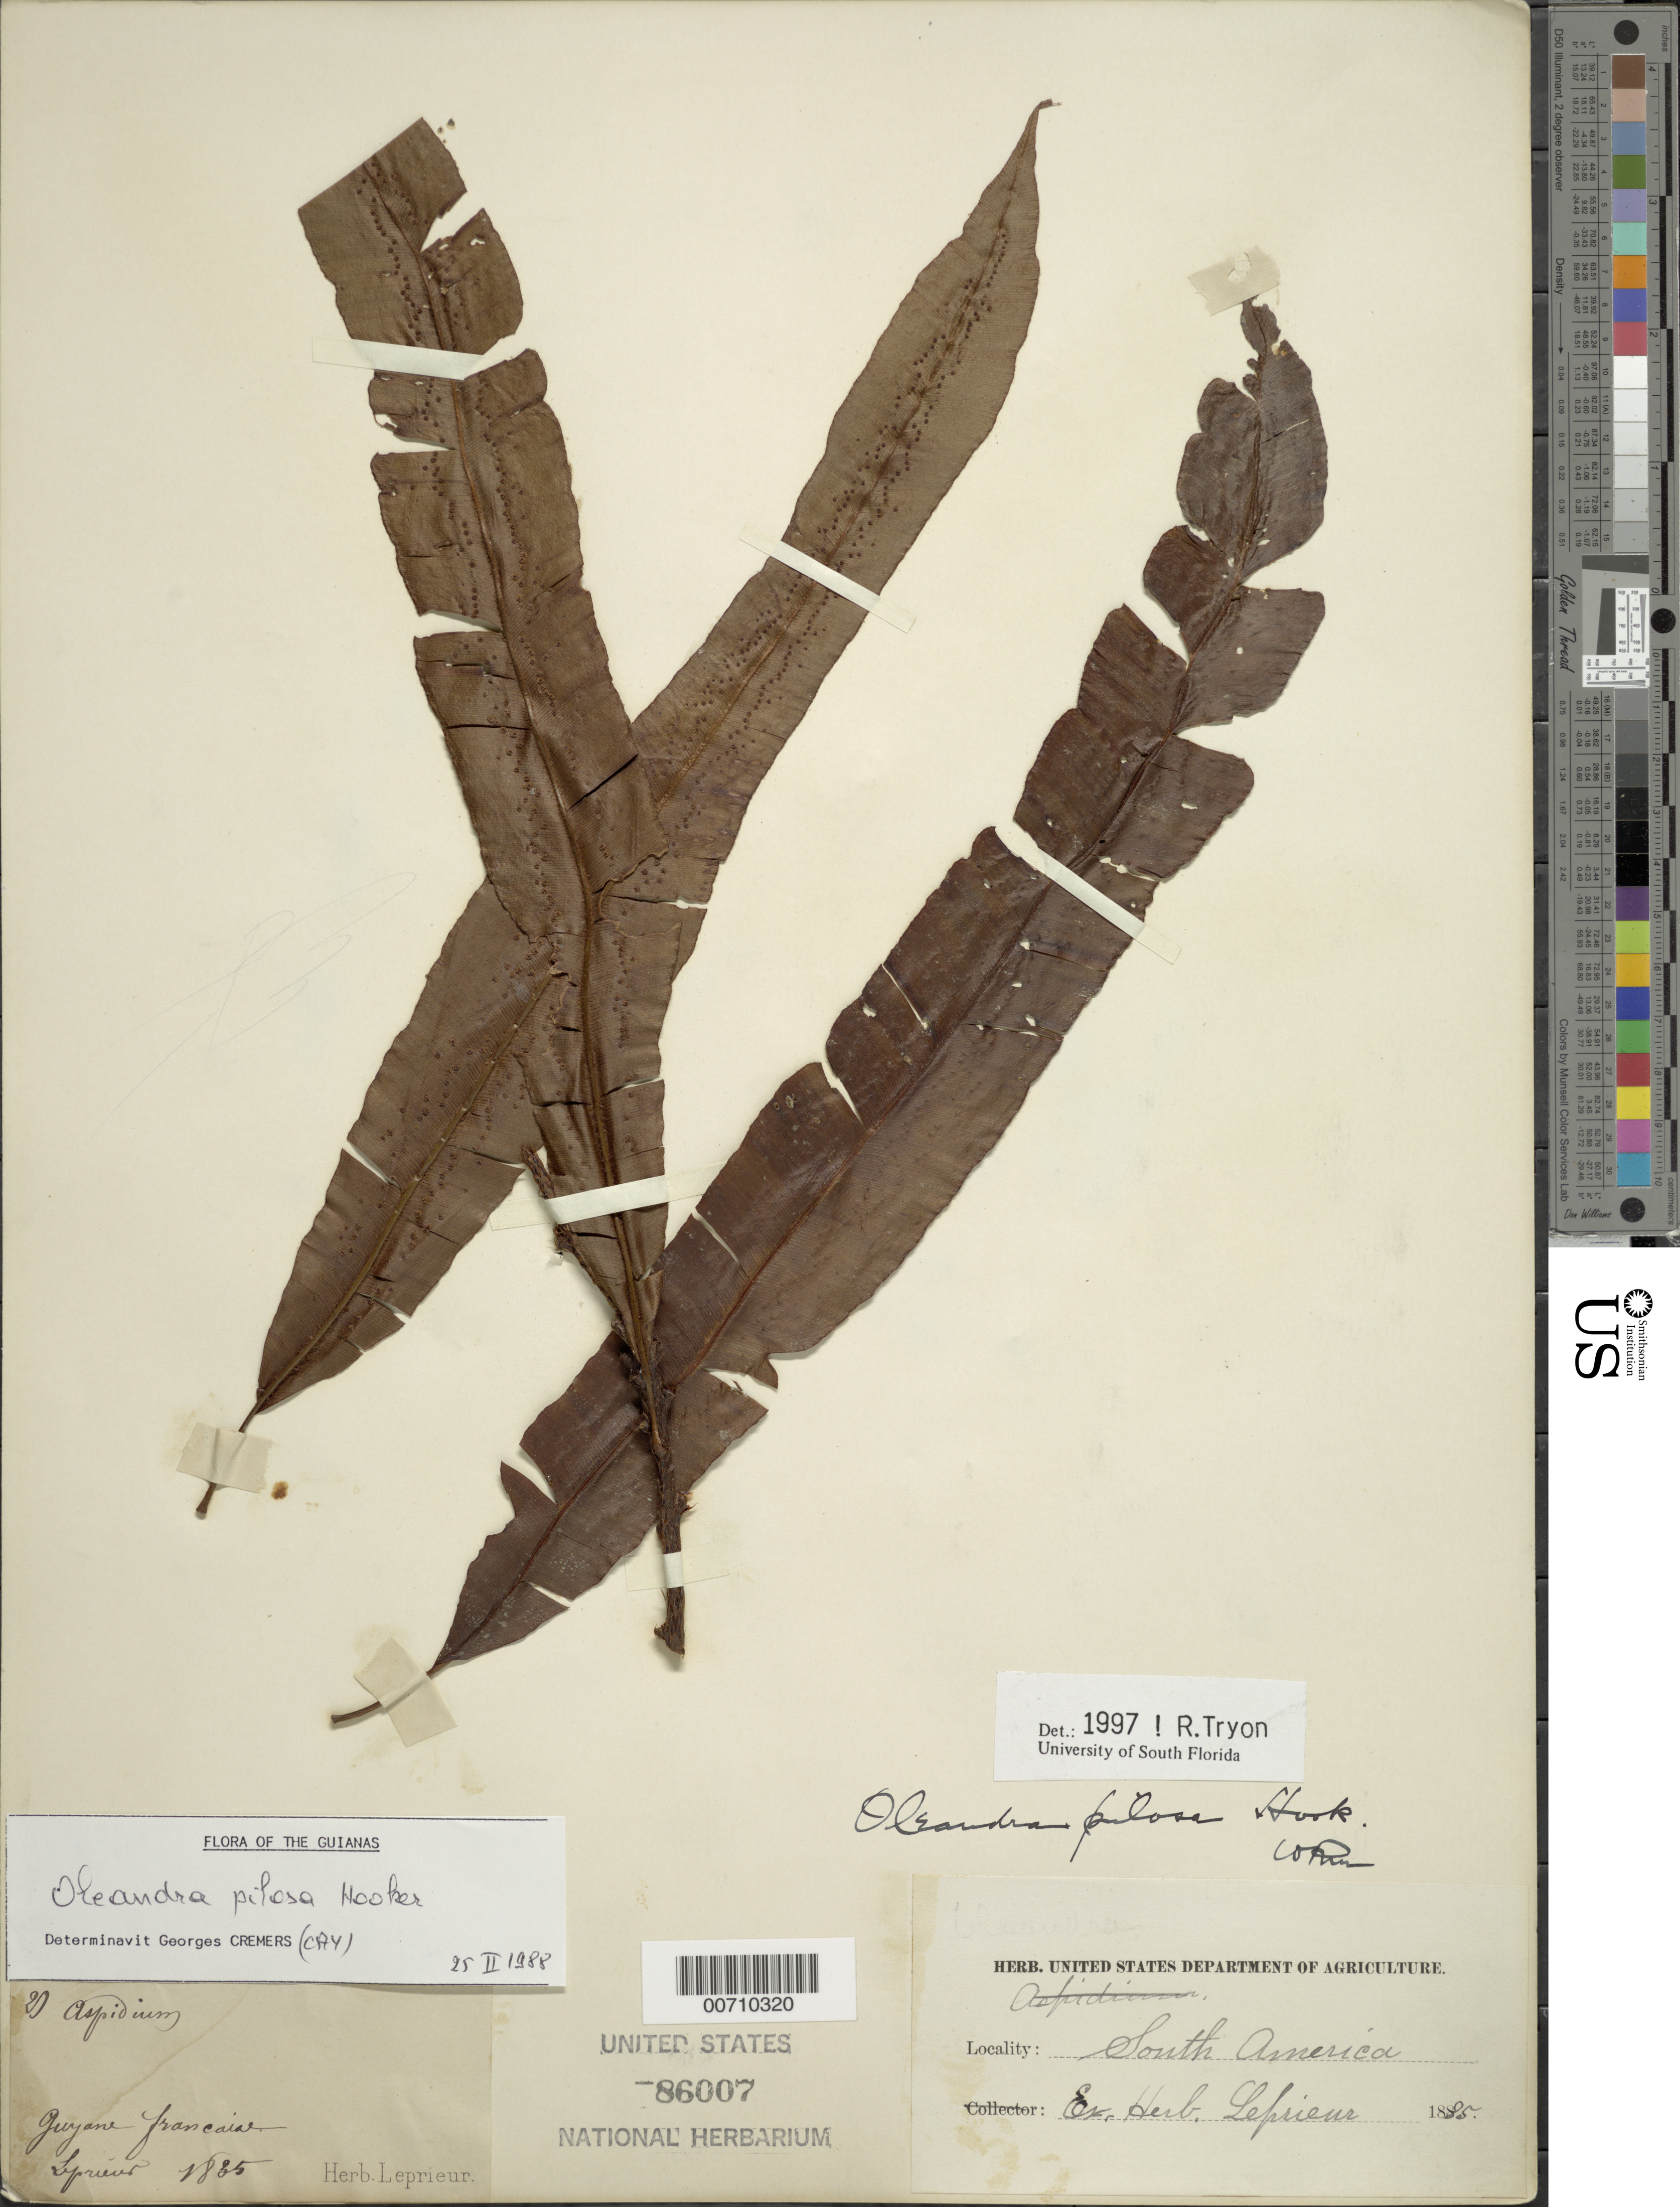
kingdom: Plantae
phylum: Tracheophyta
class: Polypodiopsida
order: Polypodiales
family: Oleandraceae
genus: Oleandra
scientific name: Oleandra pilosa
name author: Hook.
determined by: Tryon, Rolla M., Jr.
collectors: F. M. R. Leprieur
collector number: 20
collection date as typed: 1835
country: French Guiana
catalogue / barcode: US 86007